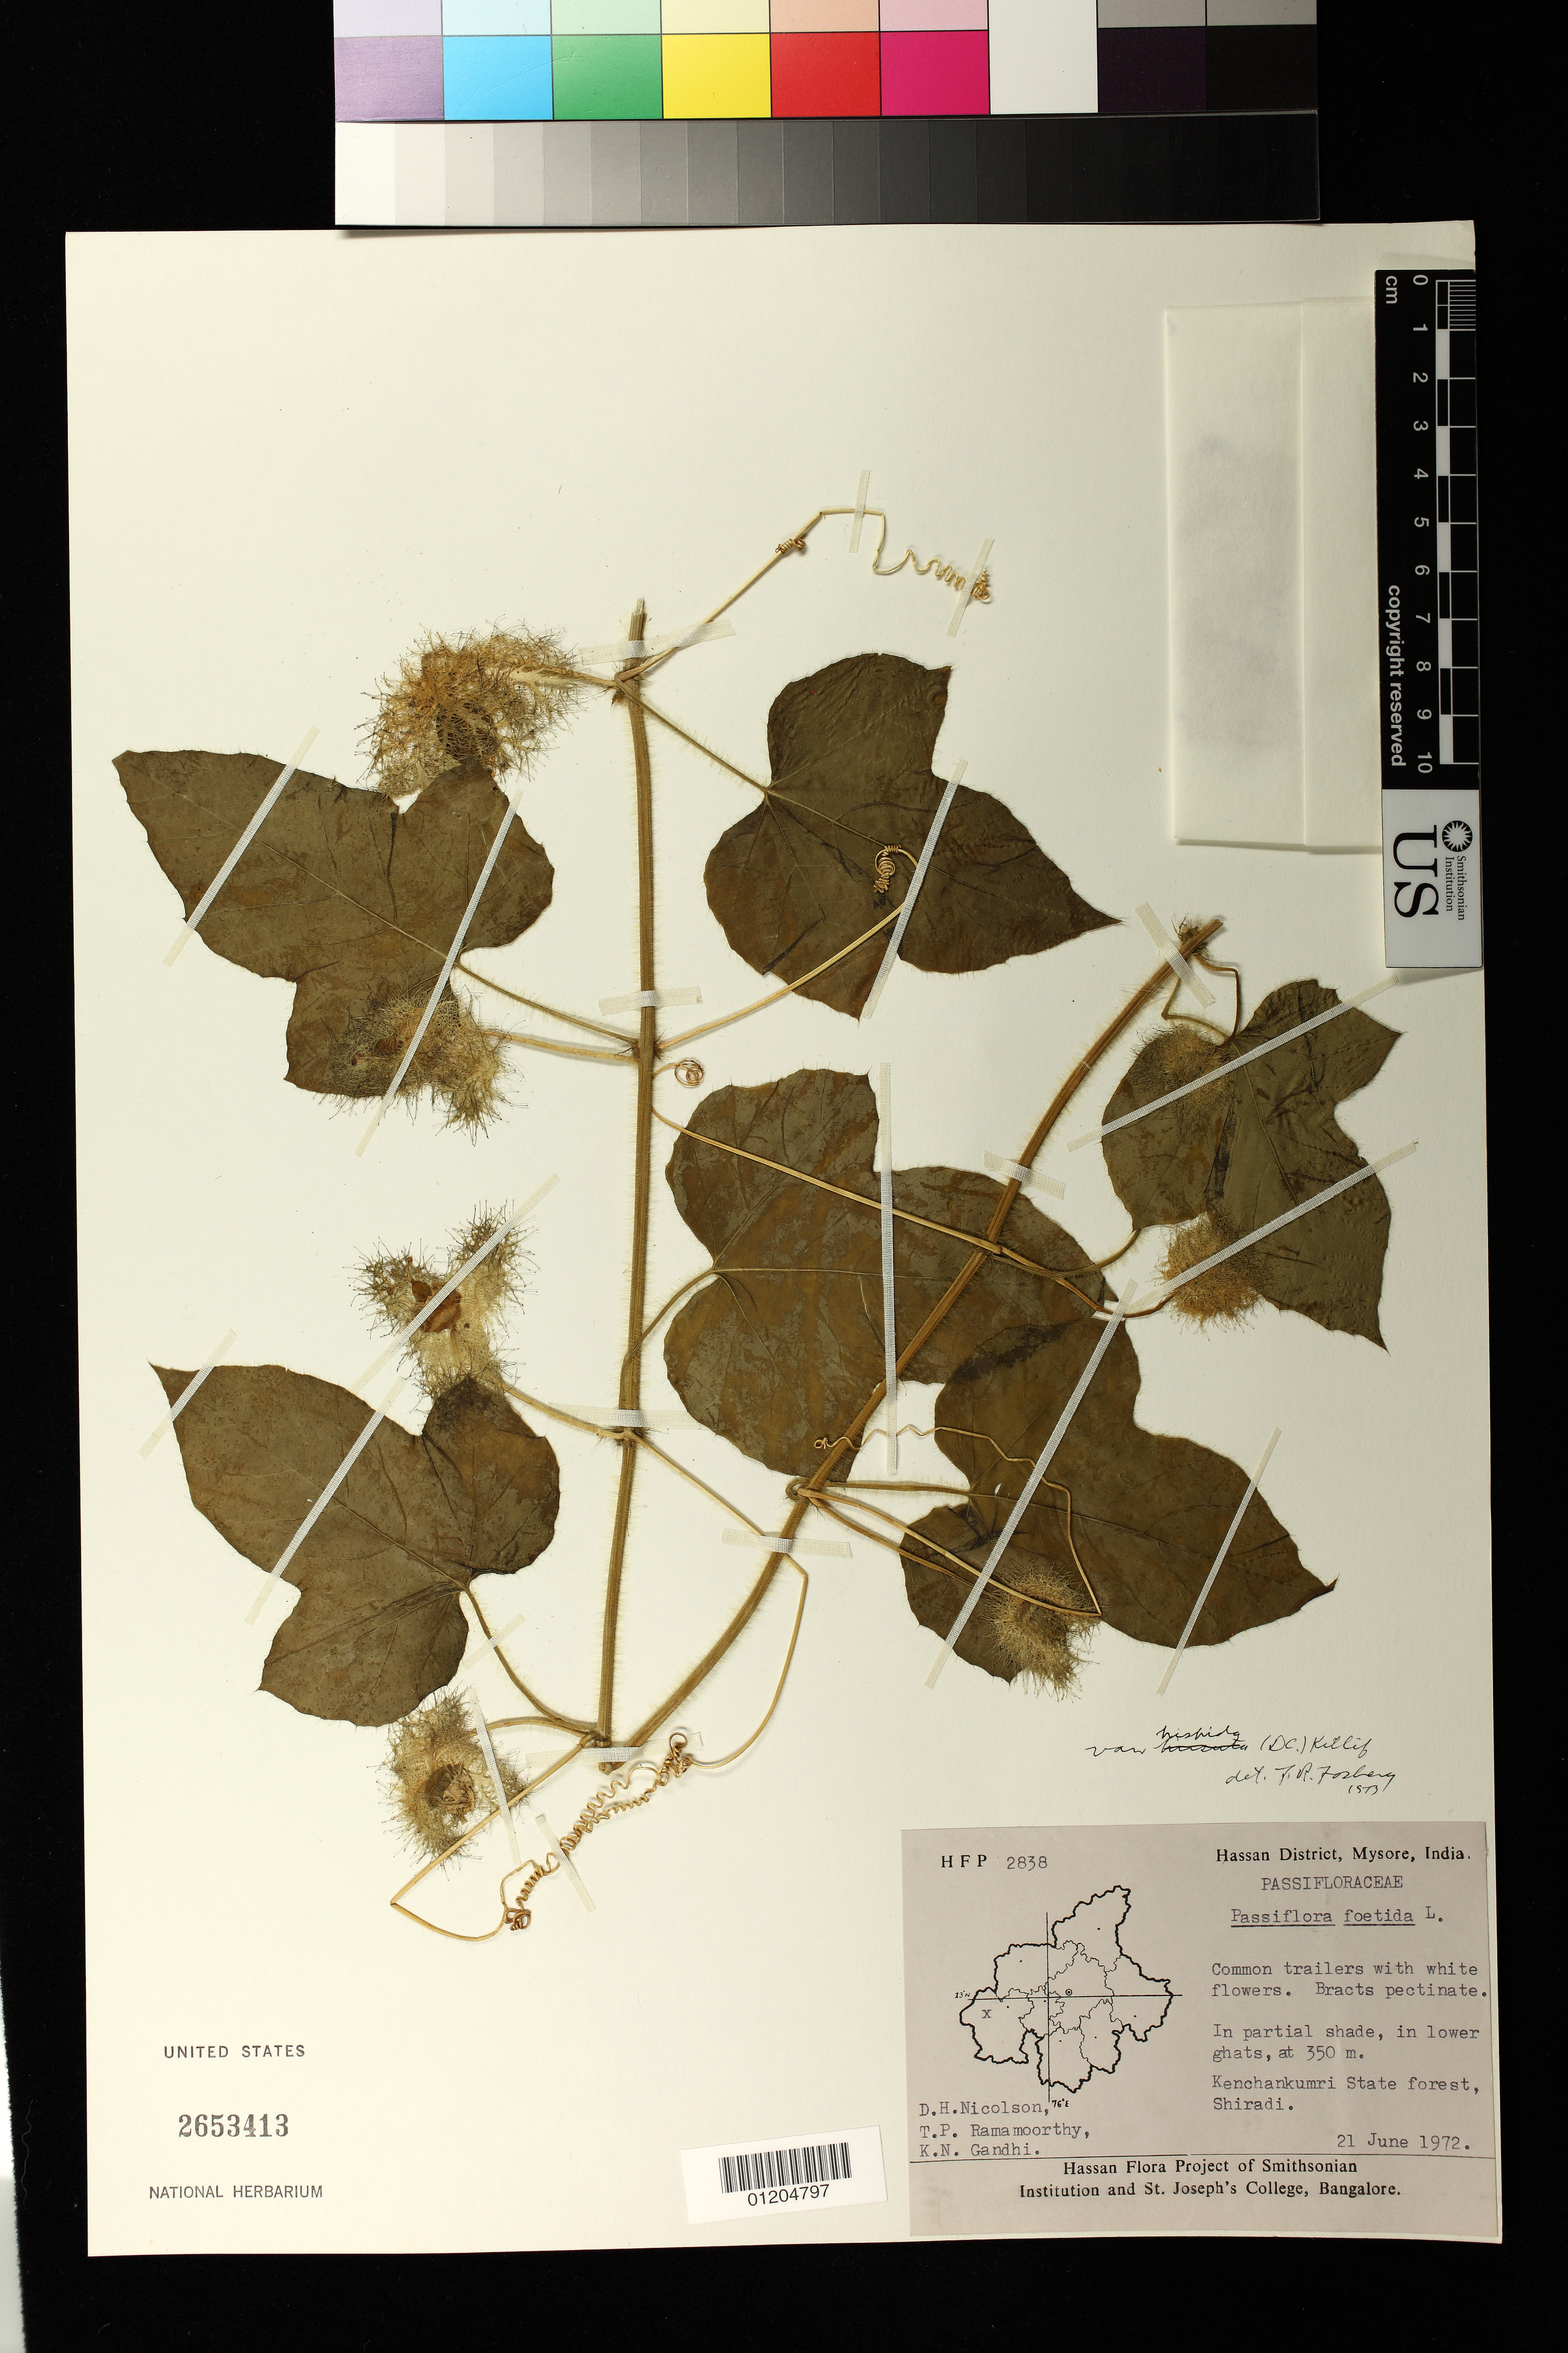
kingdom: Plantae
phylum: Tracheophyta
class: Magnoliopsida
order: Malpighiales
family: Passifloraceae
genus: Passiflora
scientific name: Passiflora foetida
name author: L.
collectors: D. H. Nicolson, T. P. Ramamoorthy & K. N. Gandhi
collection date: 1972-06-21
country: India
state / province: Karnataka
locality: In partial shade, in lower ghata,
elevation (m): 350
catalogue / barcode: US 2653413